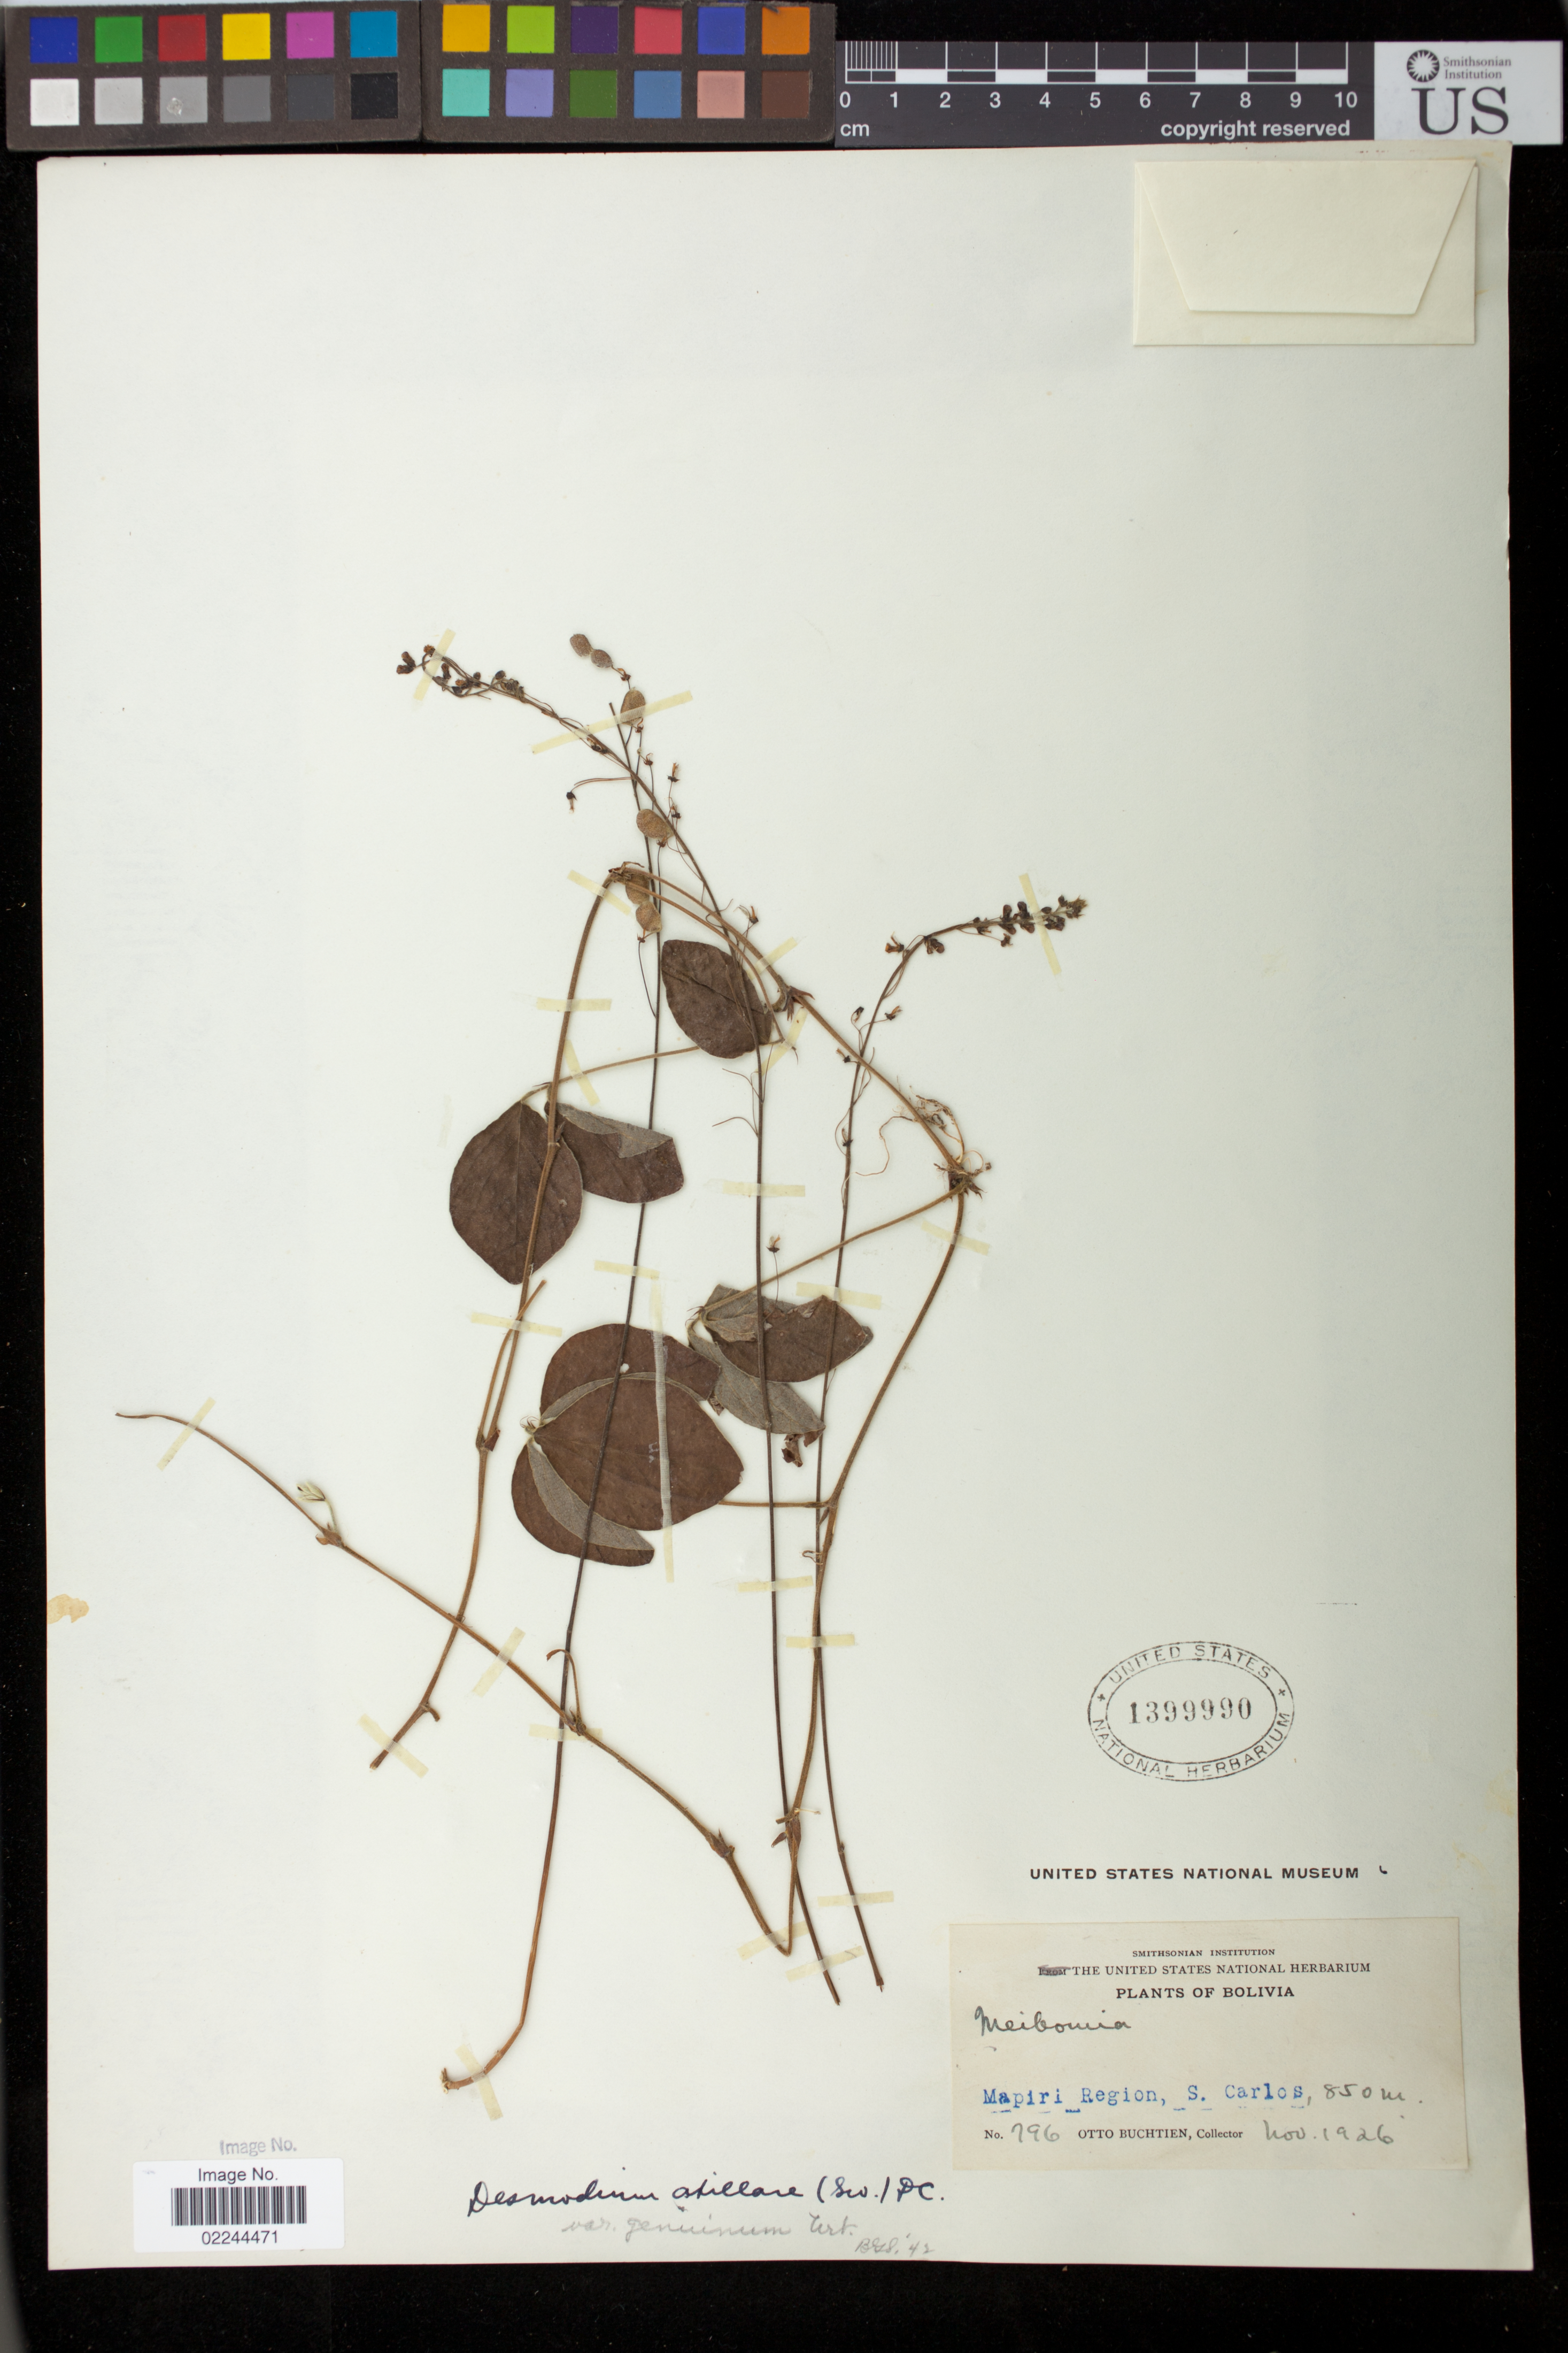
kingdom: Plantae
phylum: Tracheophyta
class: Magnoliopsida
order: Fabales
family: Fabaceae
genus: Desmodium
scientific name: Desmodium axillare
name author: (Sw.) DC.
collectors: O. Buchtien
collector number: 796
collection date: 1926-11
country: Bolivia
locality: Mapiri Region, S. Carlos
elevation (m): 850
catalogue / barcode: US 1399990